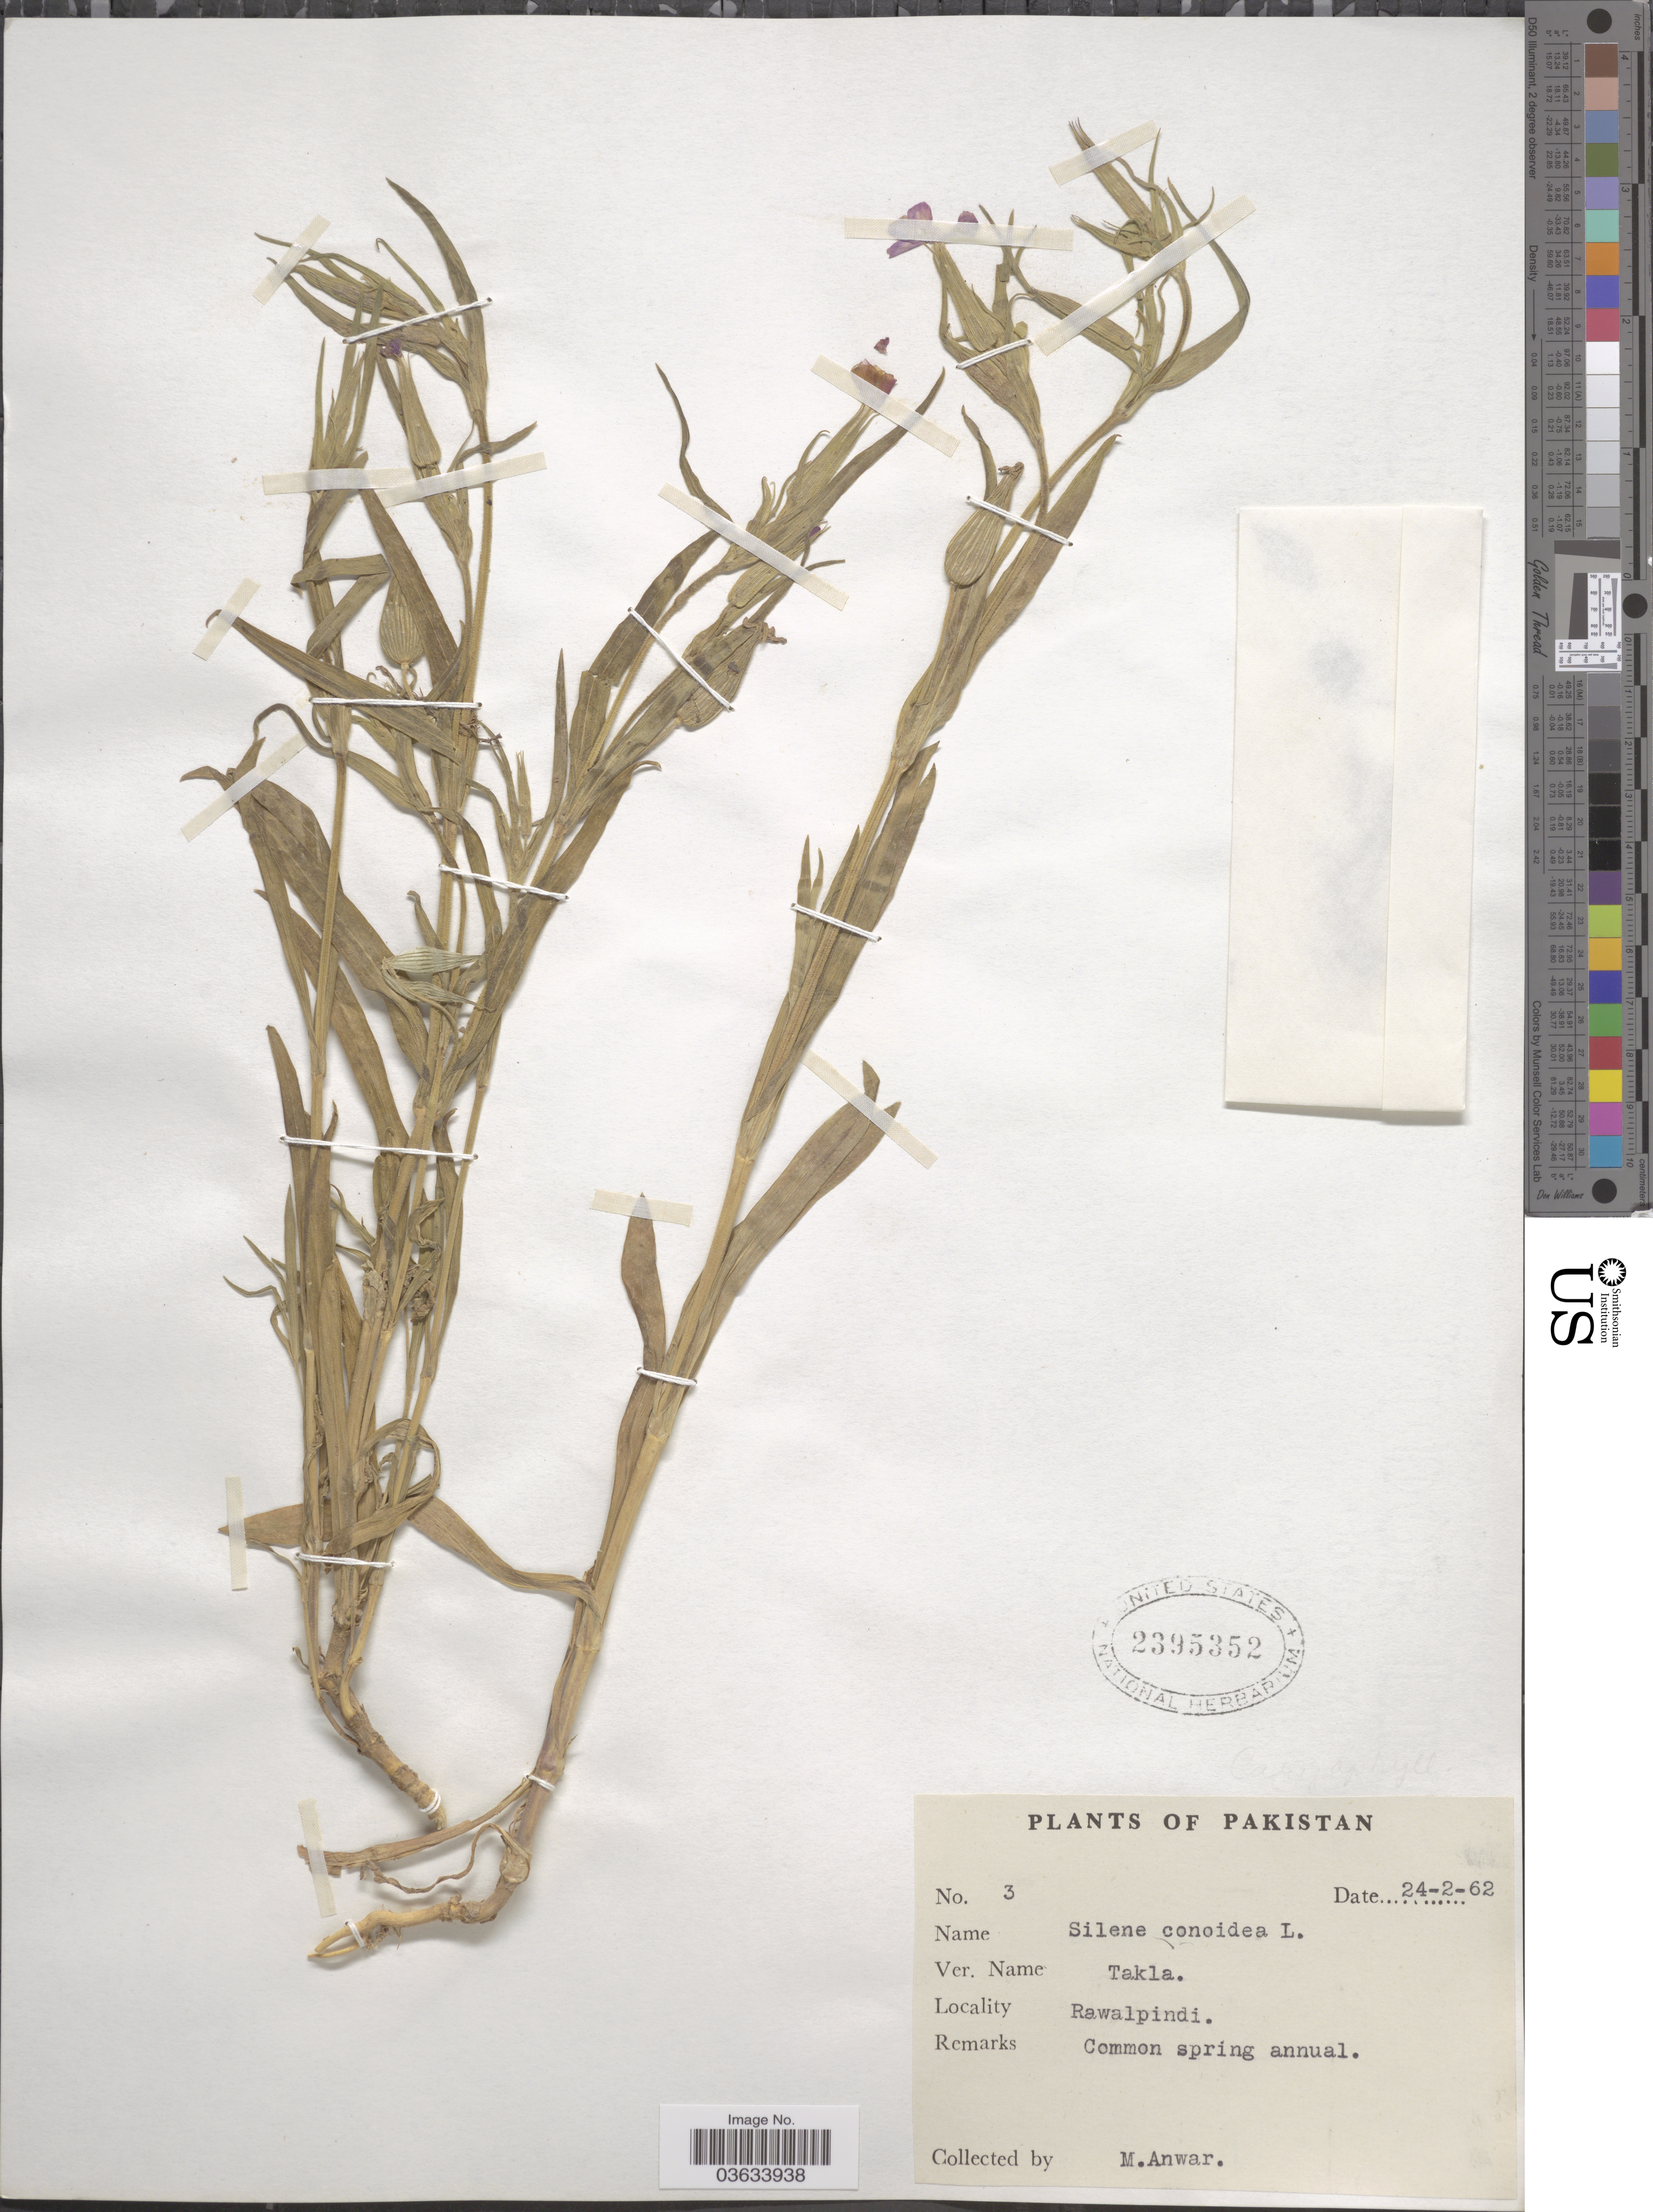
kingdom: Plantae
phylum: Tracheophyta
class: Magnoliopsida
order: Caryophyllales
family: Caryophyllaceae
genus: Silene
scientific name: Silene conoidea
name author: L.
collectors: M. Anwar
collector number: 3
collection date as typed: Transcribed d/m/y: 24/2/62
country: Pakistan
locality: Rawalpindi.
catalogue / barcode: US 2395352